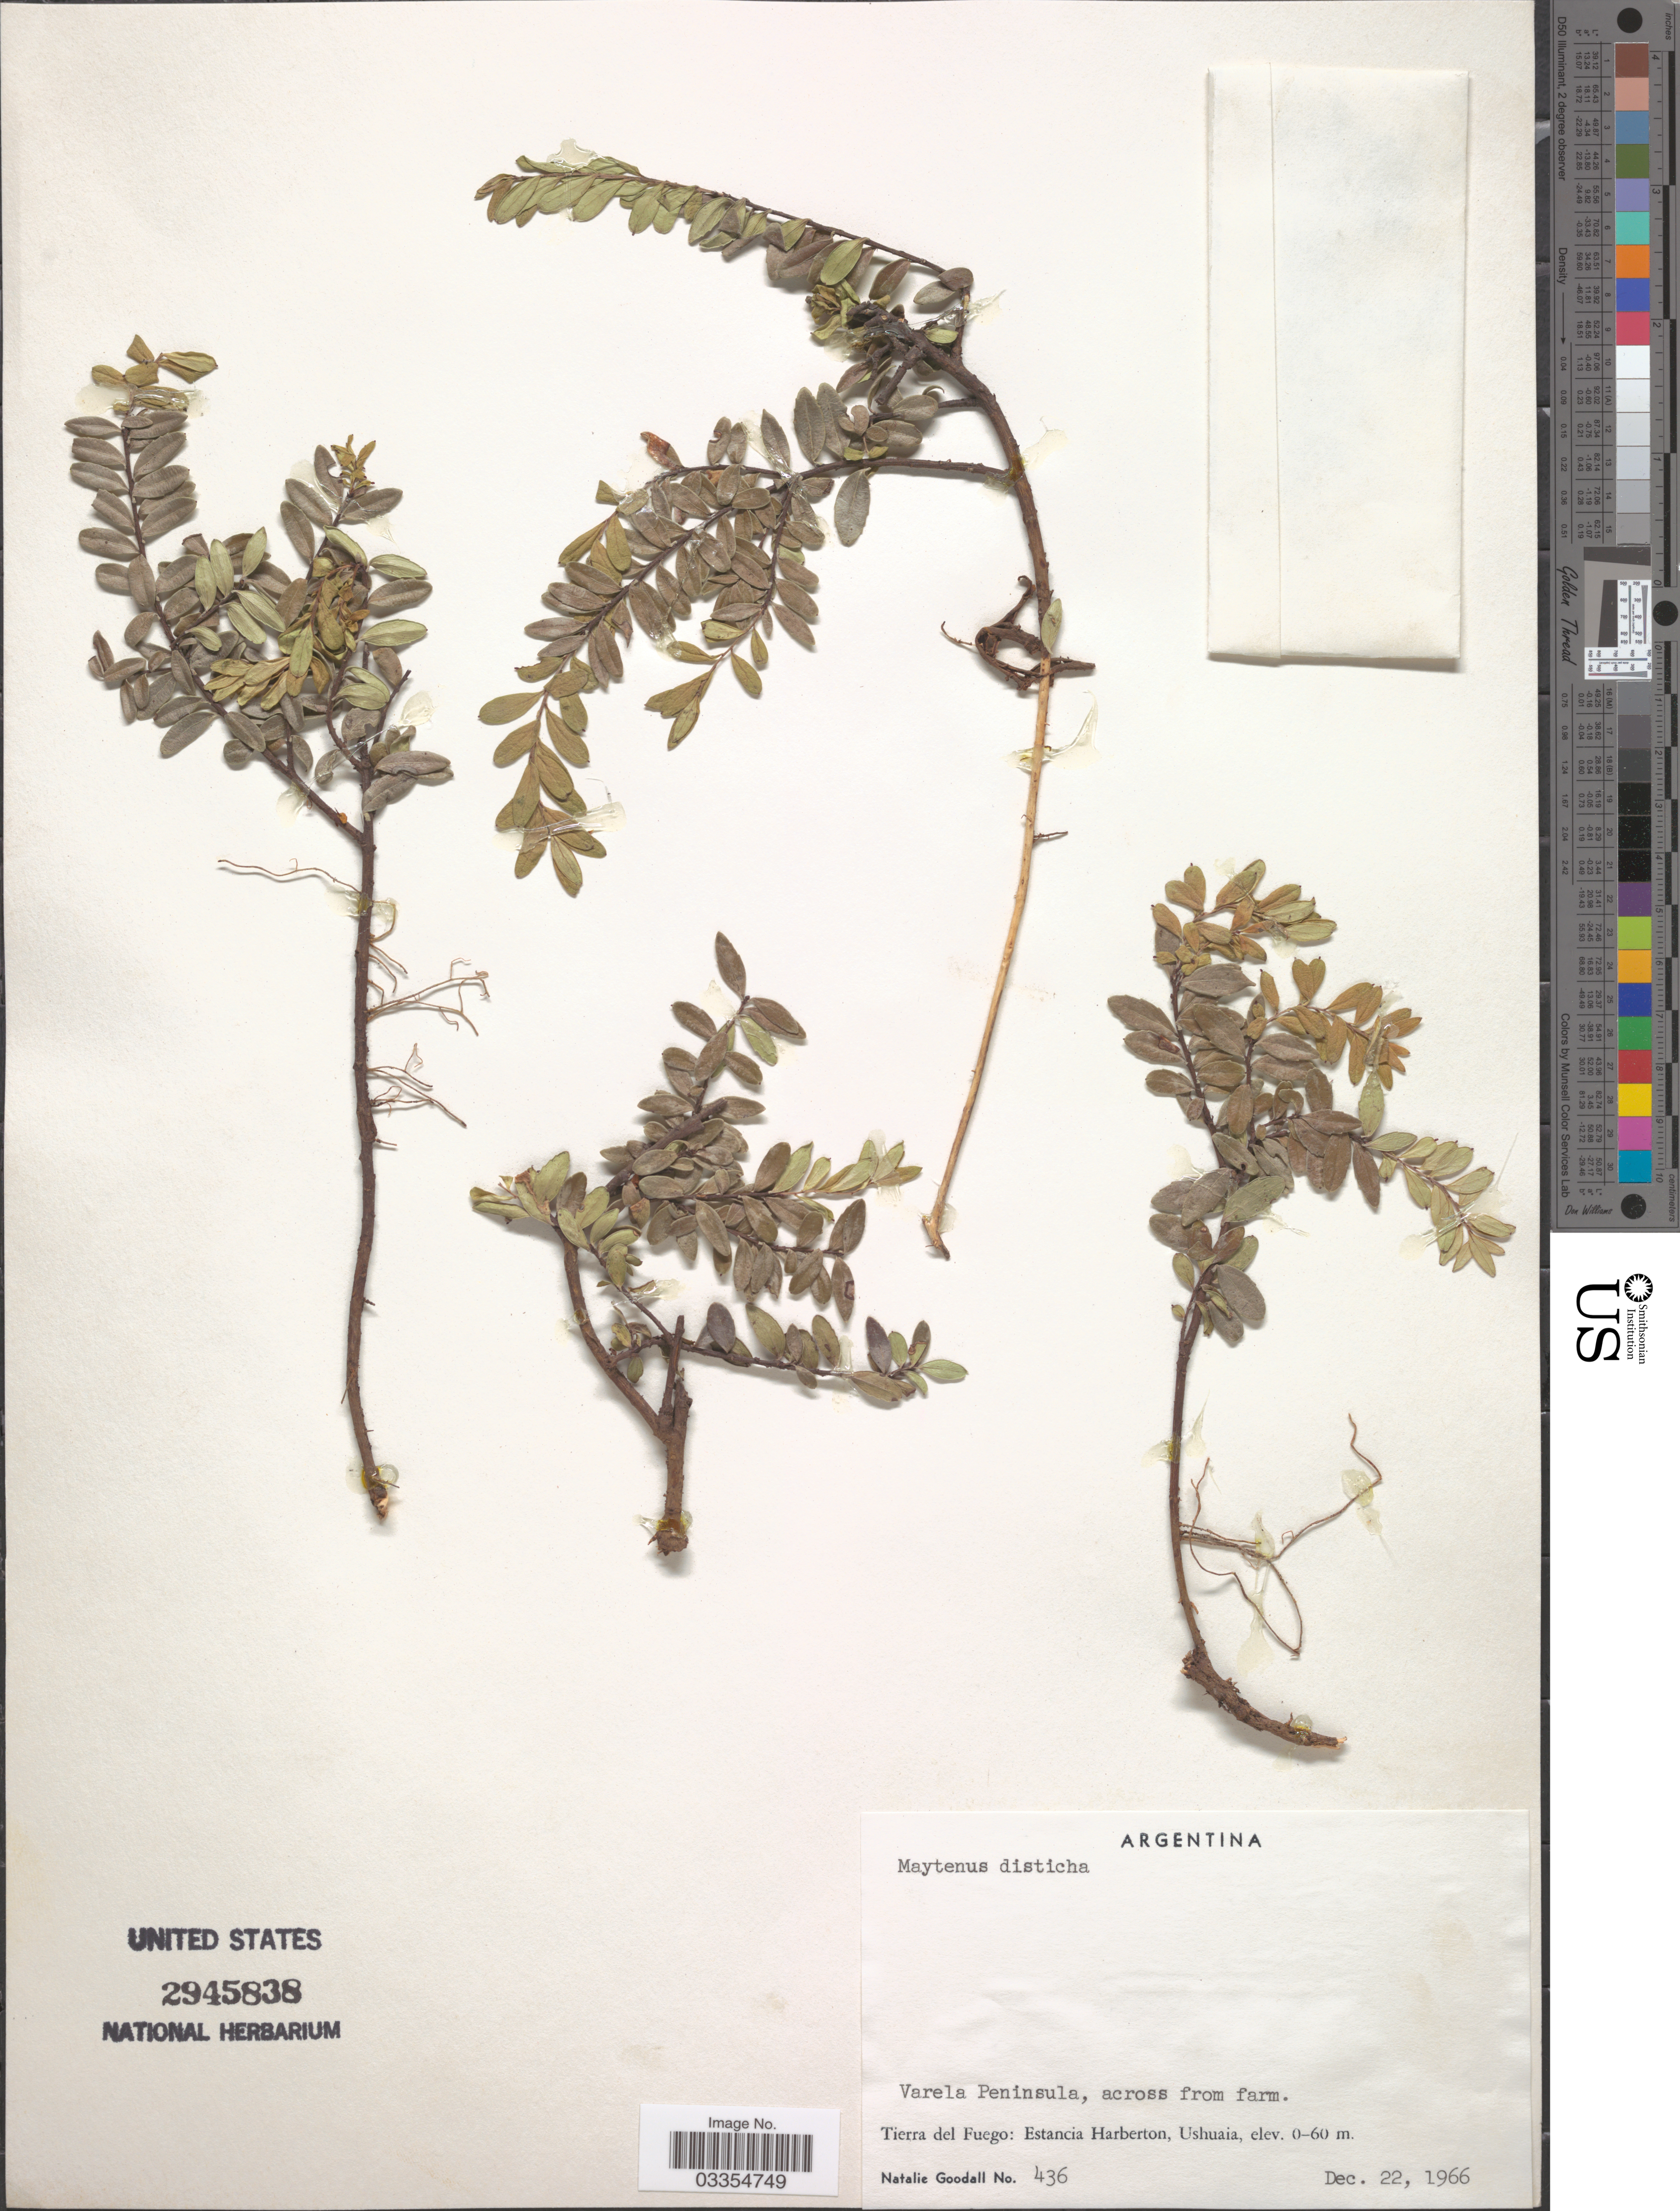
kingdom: Plantae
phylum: Tracheophyta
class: Magnoliopsida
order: Celastrales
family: Celastraceae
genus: Maytenus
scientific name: Maytenus disticha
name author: (Hook. f.) Urb.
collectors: N. Goodall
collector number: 436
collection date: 1966-12-22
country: Argentina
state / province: Tierra del Fuego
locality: Varela Peninsula, across from farm. Estancia Harberton, Ushuaia.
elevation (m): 0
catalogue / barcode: US 2945838